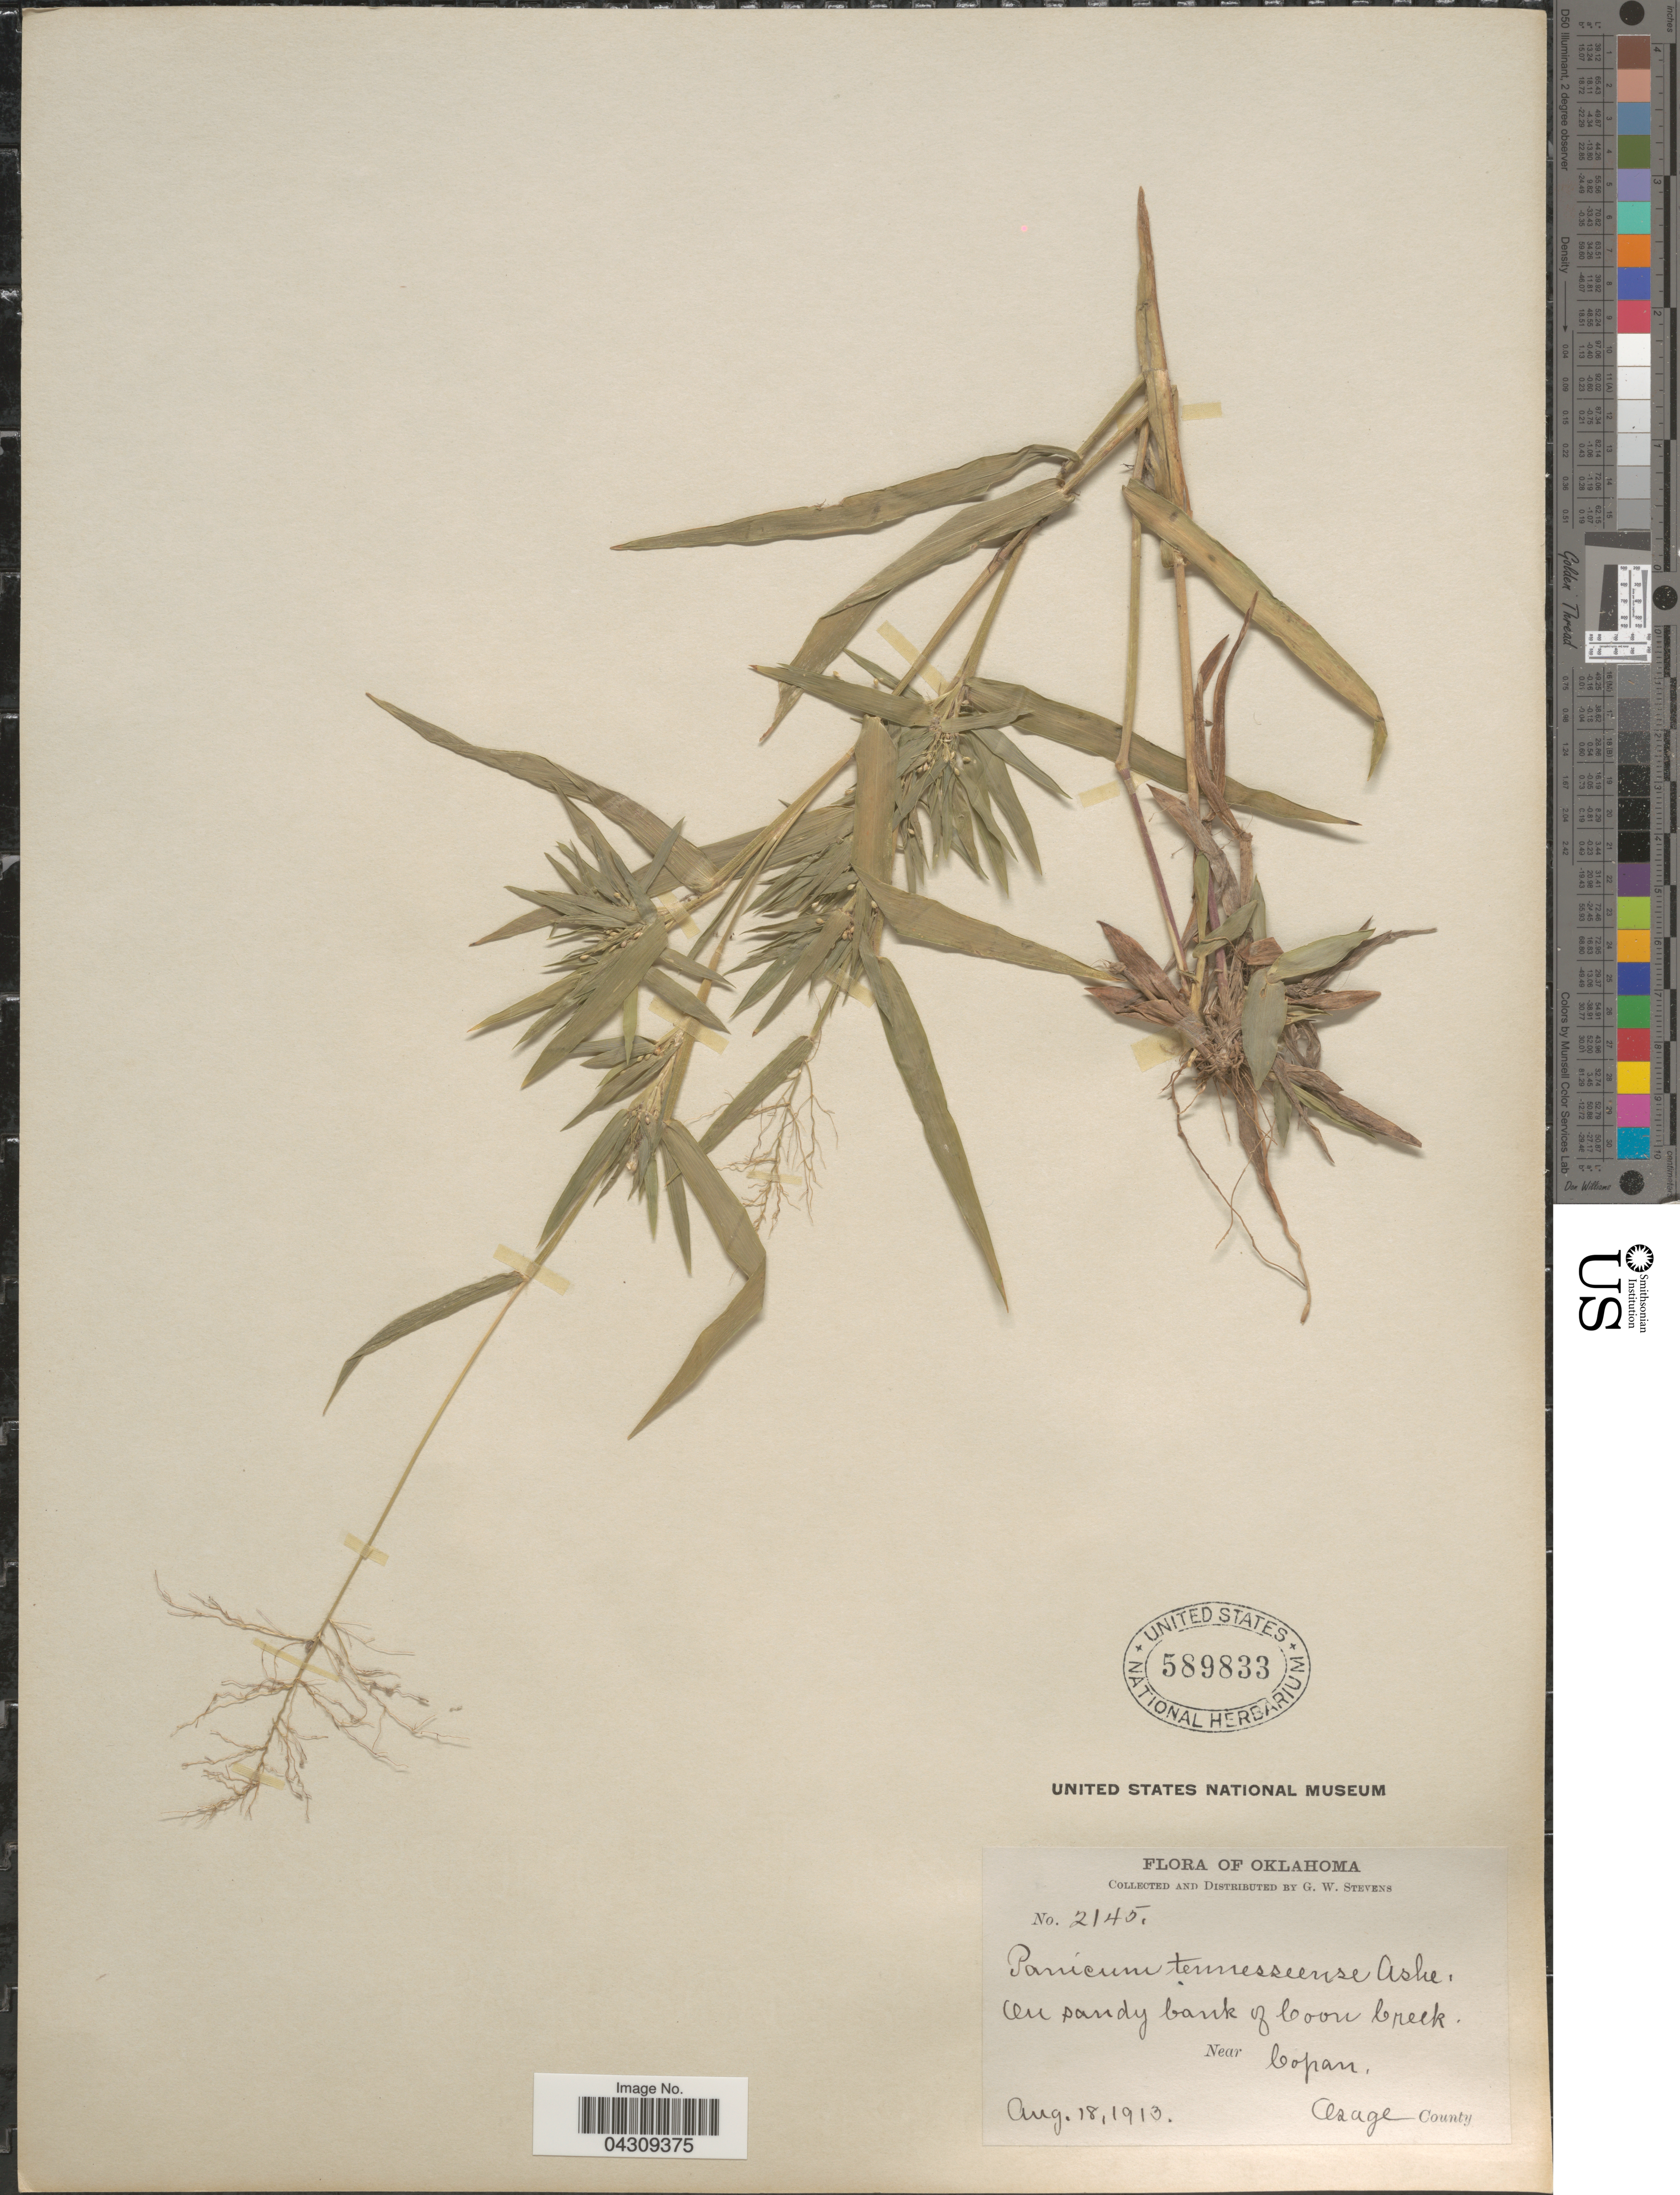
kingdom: Plantae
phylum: Tracheophyta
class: Liliopsida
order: Poales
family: Poaceae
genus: Dichanthelium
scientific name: Dichanthelium acuminatum var. acuminatum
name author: (Sw.) Gould & C.A. Clark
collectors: G. W. Stevens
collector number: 2145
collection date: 1913-08-18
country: United States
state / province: Oklahoma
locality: On sandy bank of Coon Creek. Near Copan, Osage County.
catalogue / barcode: US 589833